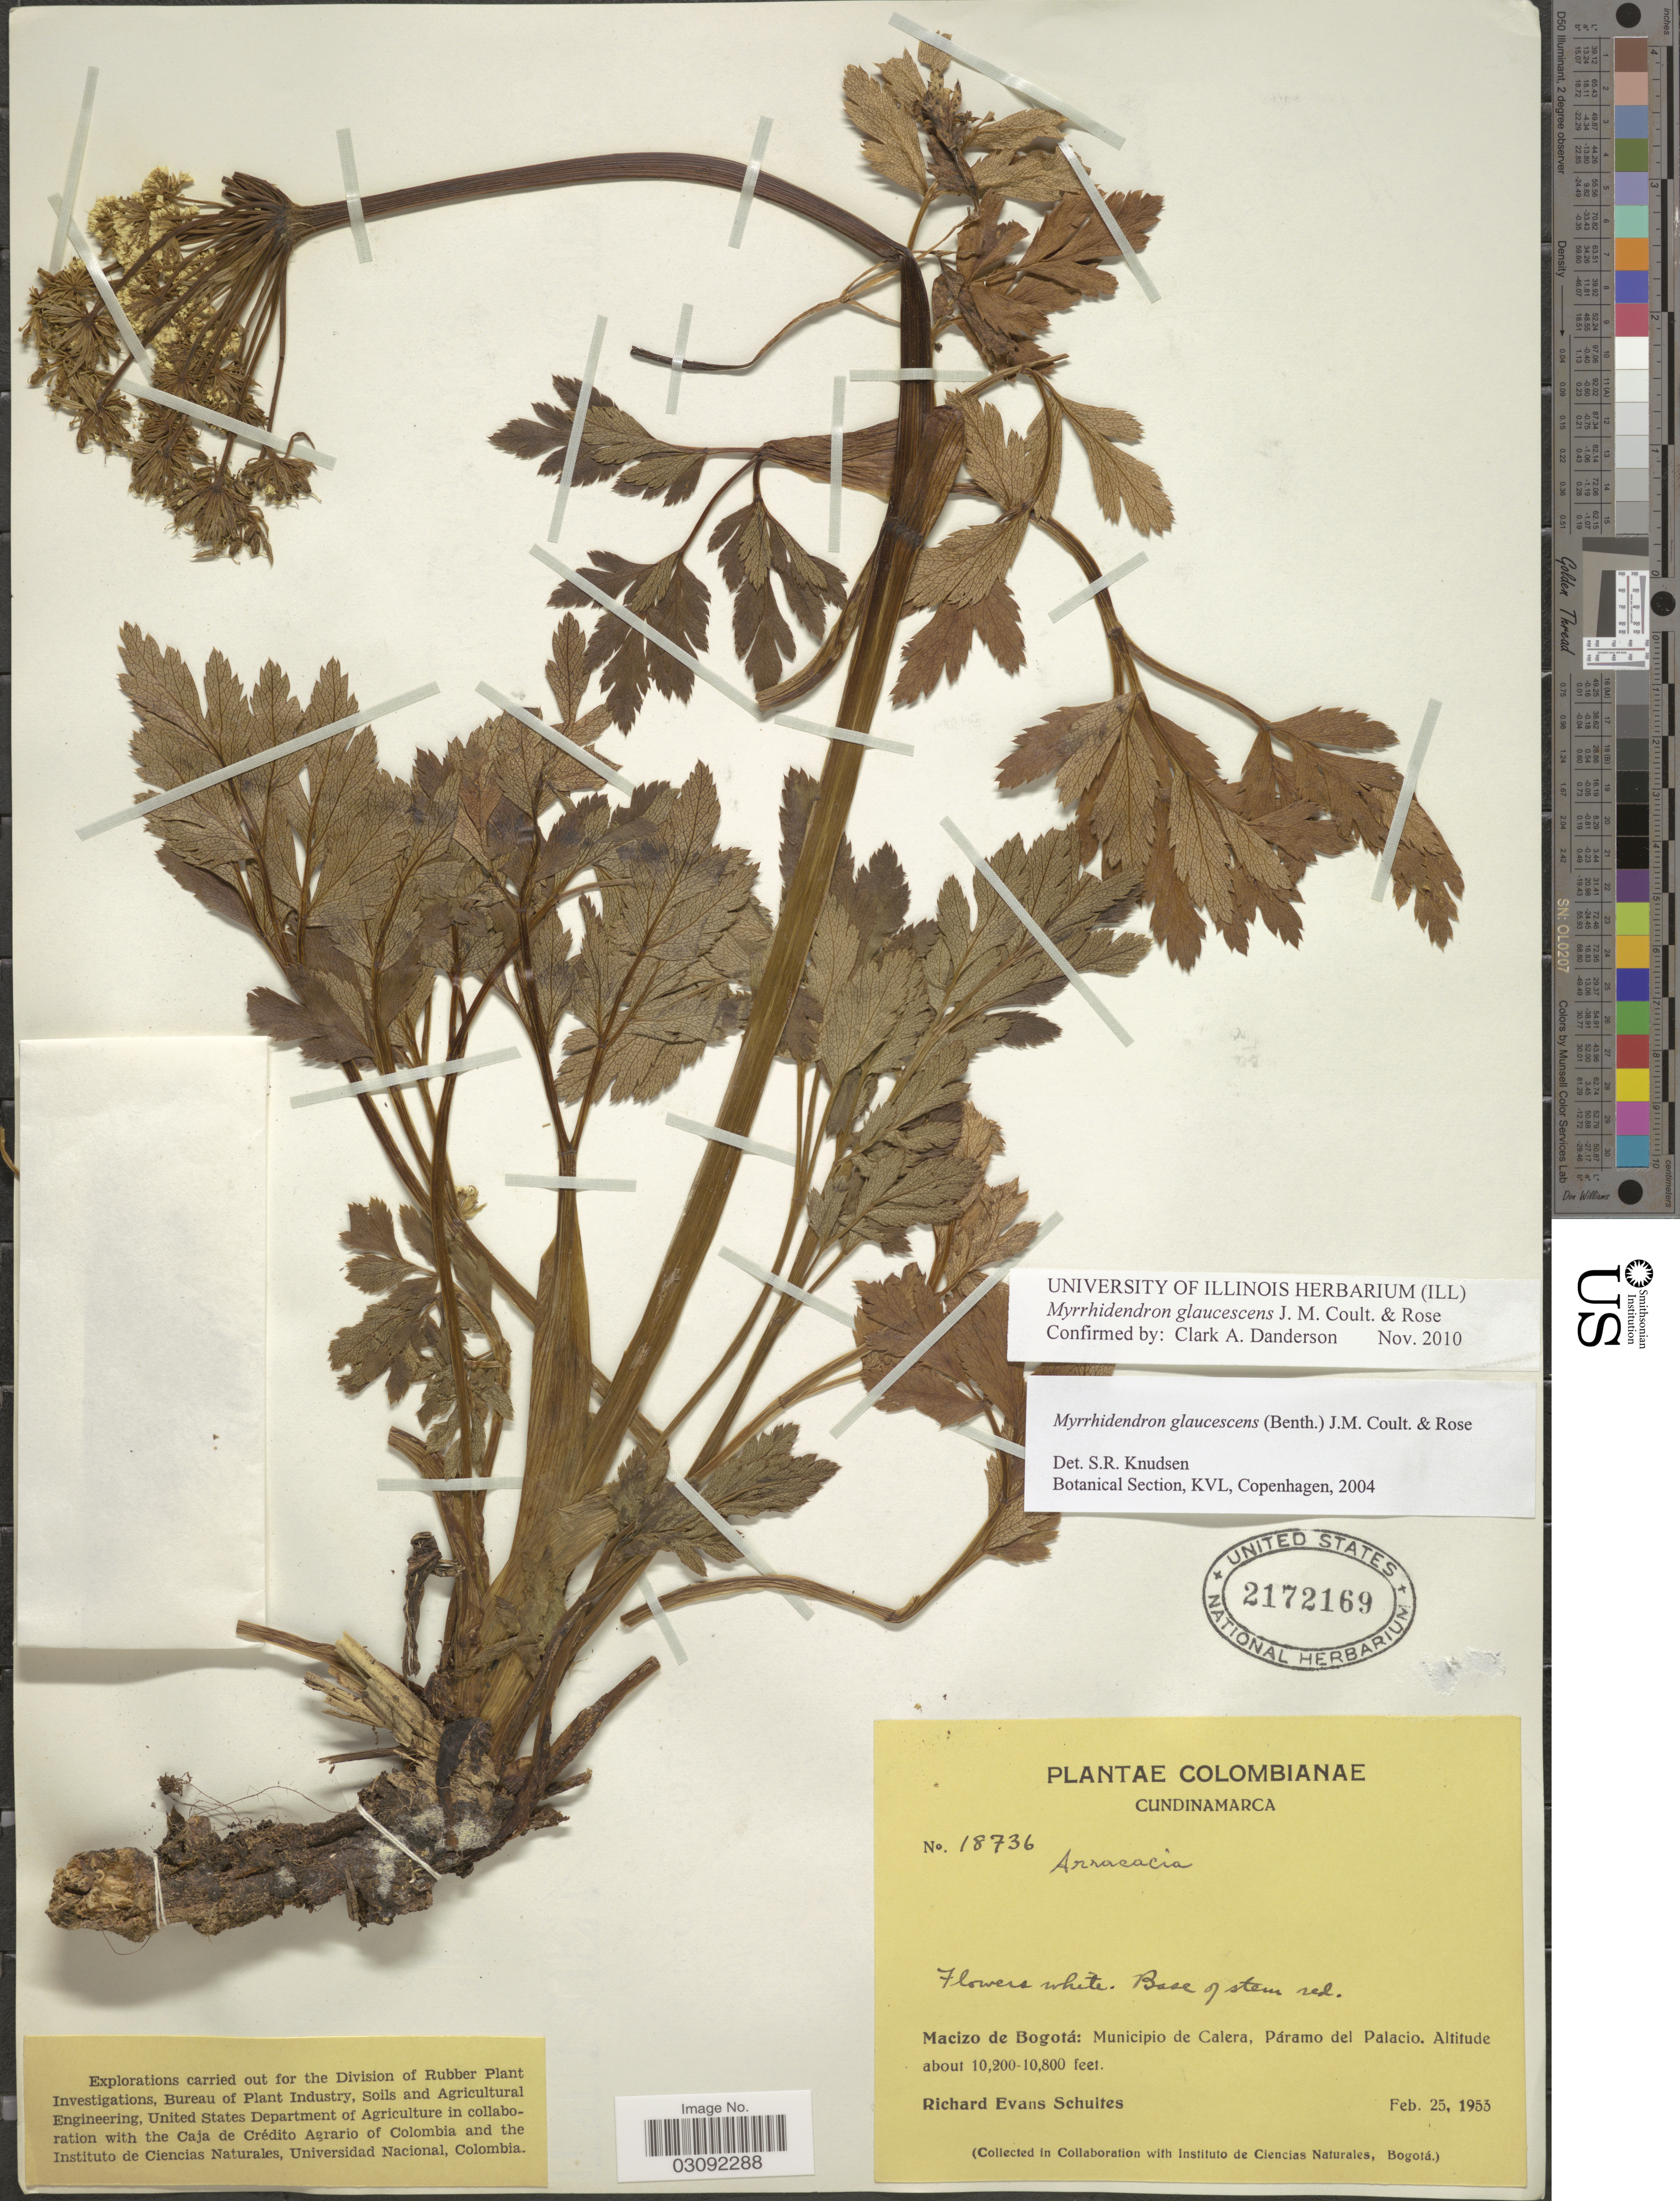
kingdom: Plantae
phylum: Tracheophyta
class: Magnoliopsida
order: Apiales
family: Apiaceae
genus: Myrrhidendron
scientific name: Myrrhidendron glaucescens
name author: (Benth.) J.M. Coult. & Rose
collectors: R. E. Schultes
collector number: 18736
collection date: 1953-02-25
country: Colombia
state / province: Cundinamarca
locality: Macizo de Bogotá: Municipio de Calera, Páramo del Palacio.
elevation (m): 3109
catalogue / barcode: US 2172169